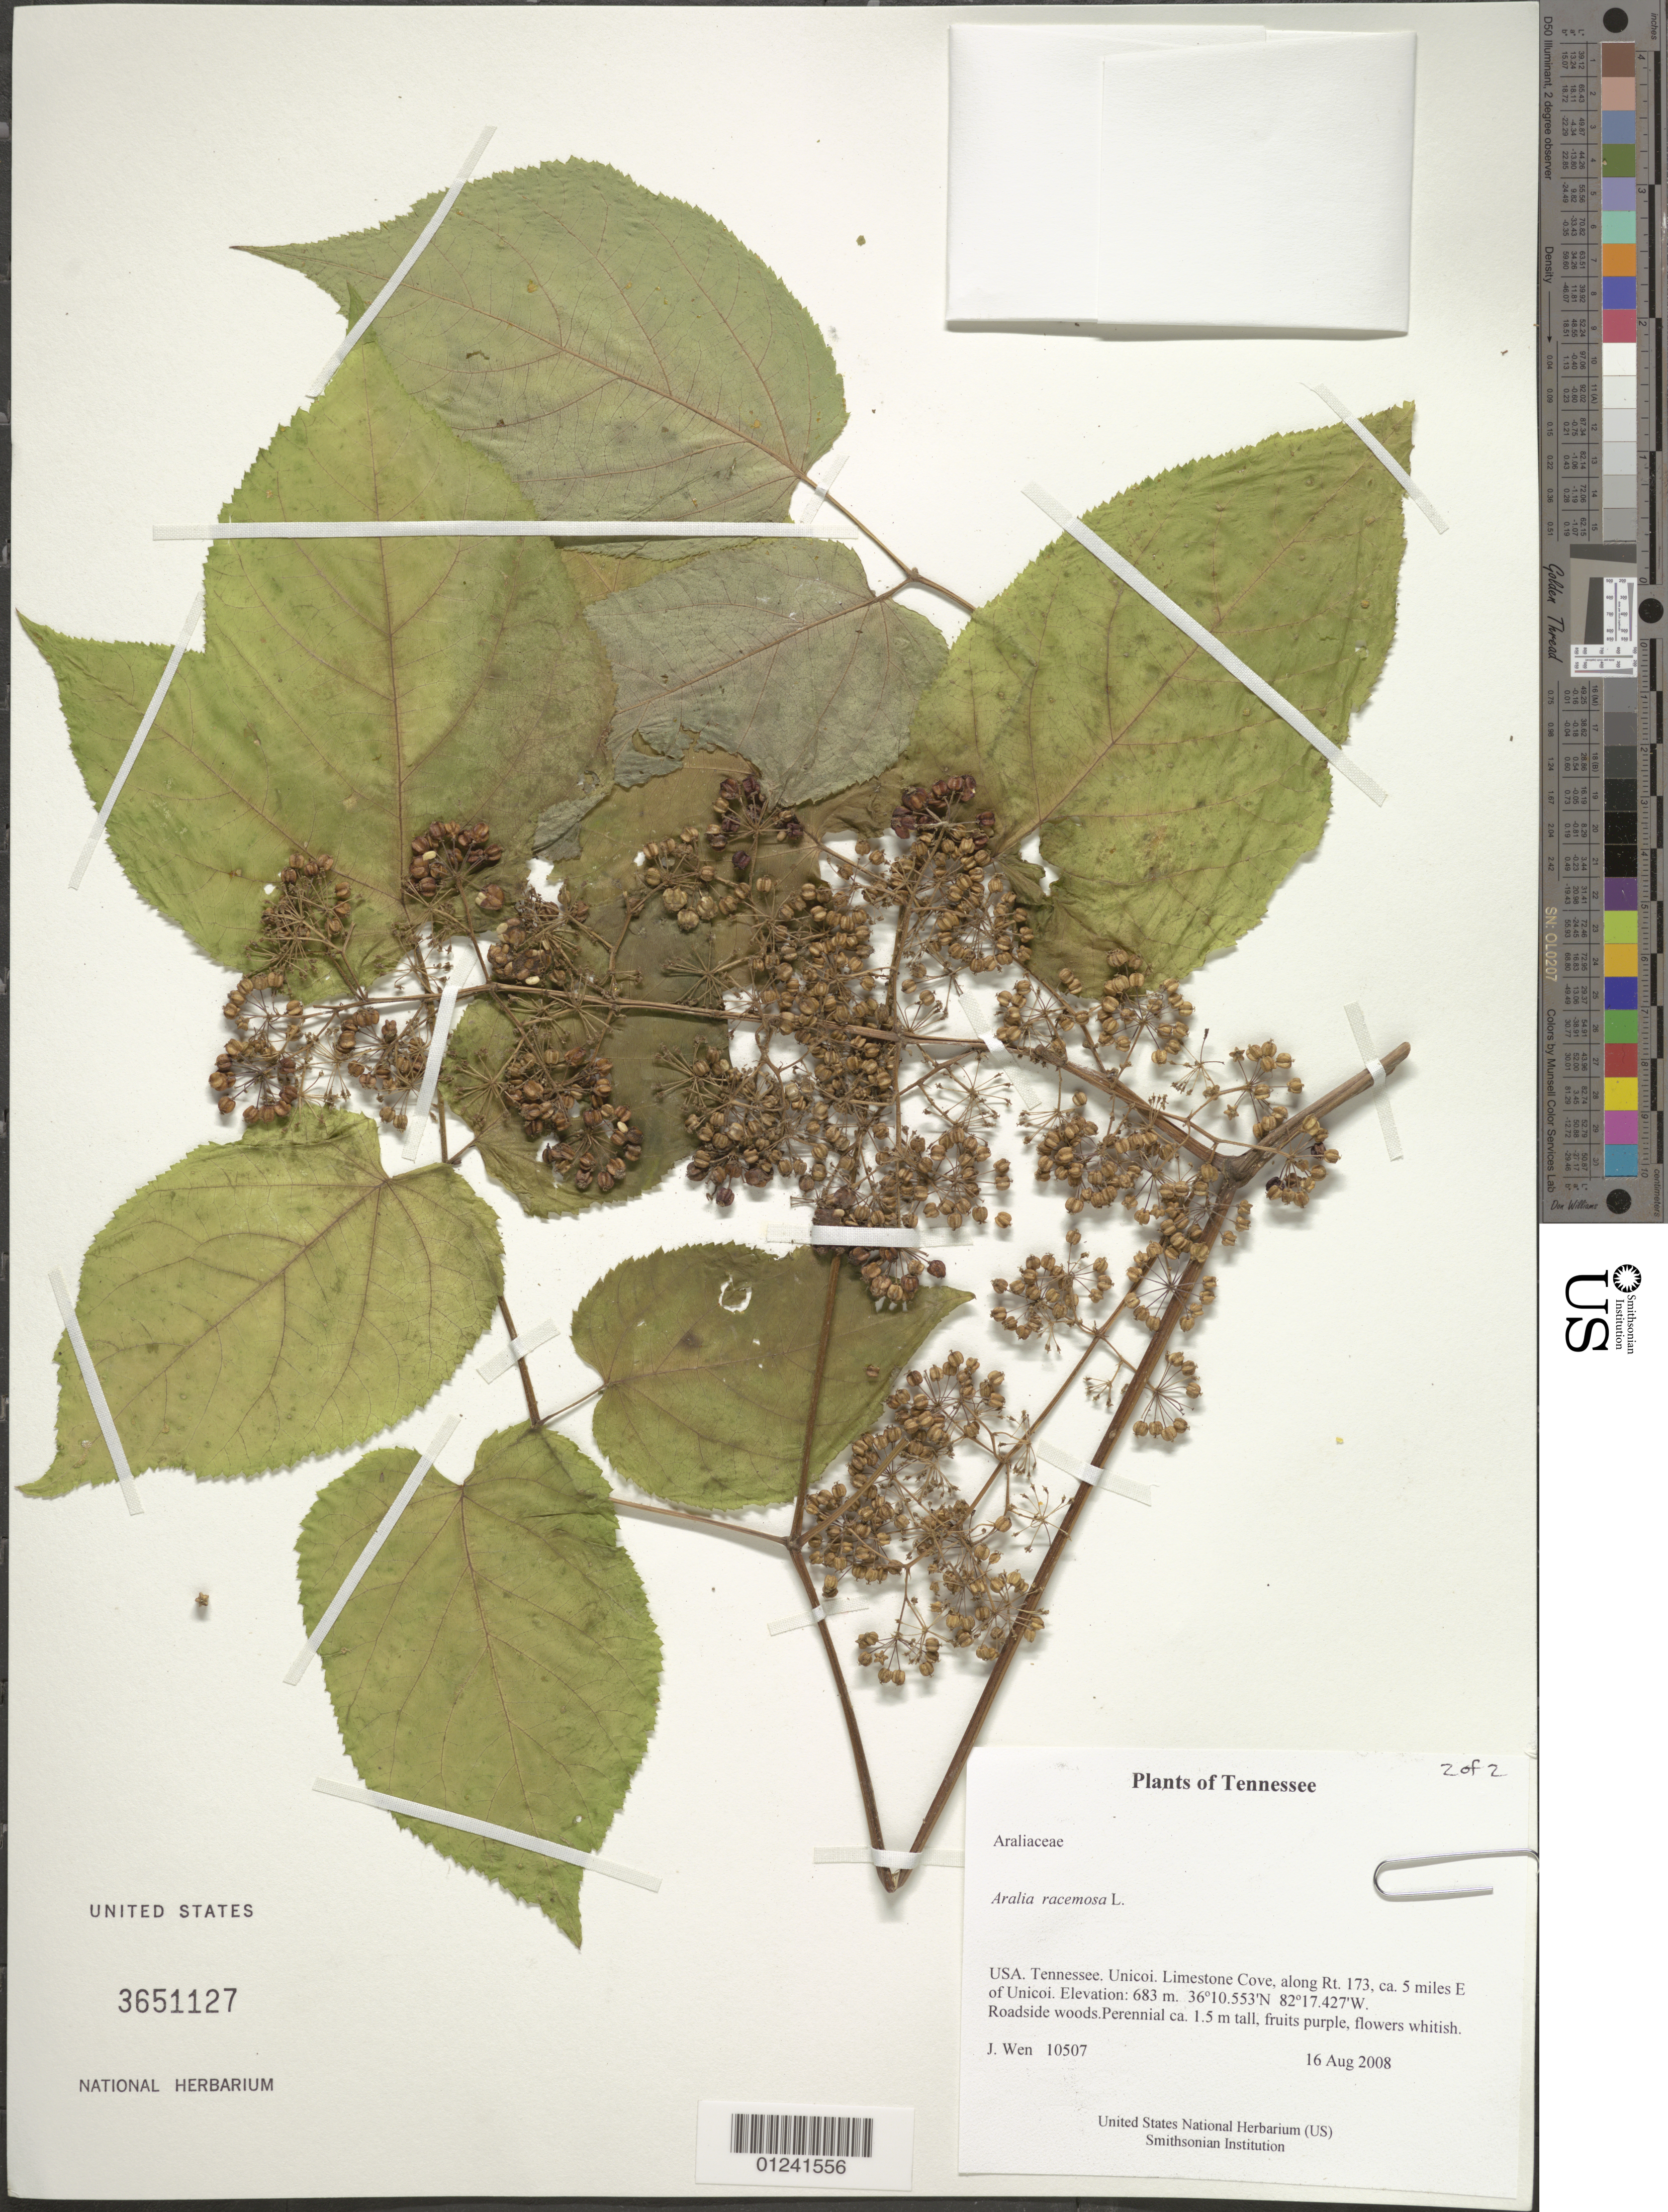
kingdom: Plantae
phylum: Tracheophyta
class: Magnoliopsida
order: Apiales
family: Araliaceae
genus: Aralia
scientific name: Aralia racemosa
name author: L.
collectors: J. Wen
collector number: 10507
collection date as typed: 16 Aug 2008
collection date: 2008-08-16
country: United States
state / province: Tennessee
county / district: Unicoi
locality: Limestone Cove, along Rt. 173, ca. 5 miles E of Unicoi.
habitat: Roadside woods.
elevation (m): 683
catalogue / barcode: US 3651127